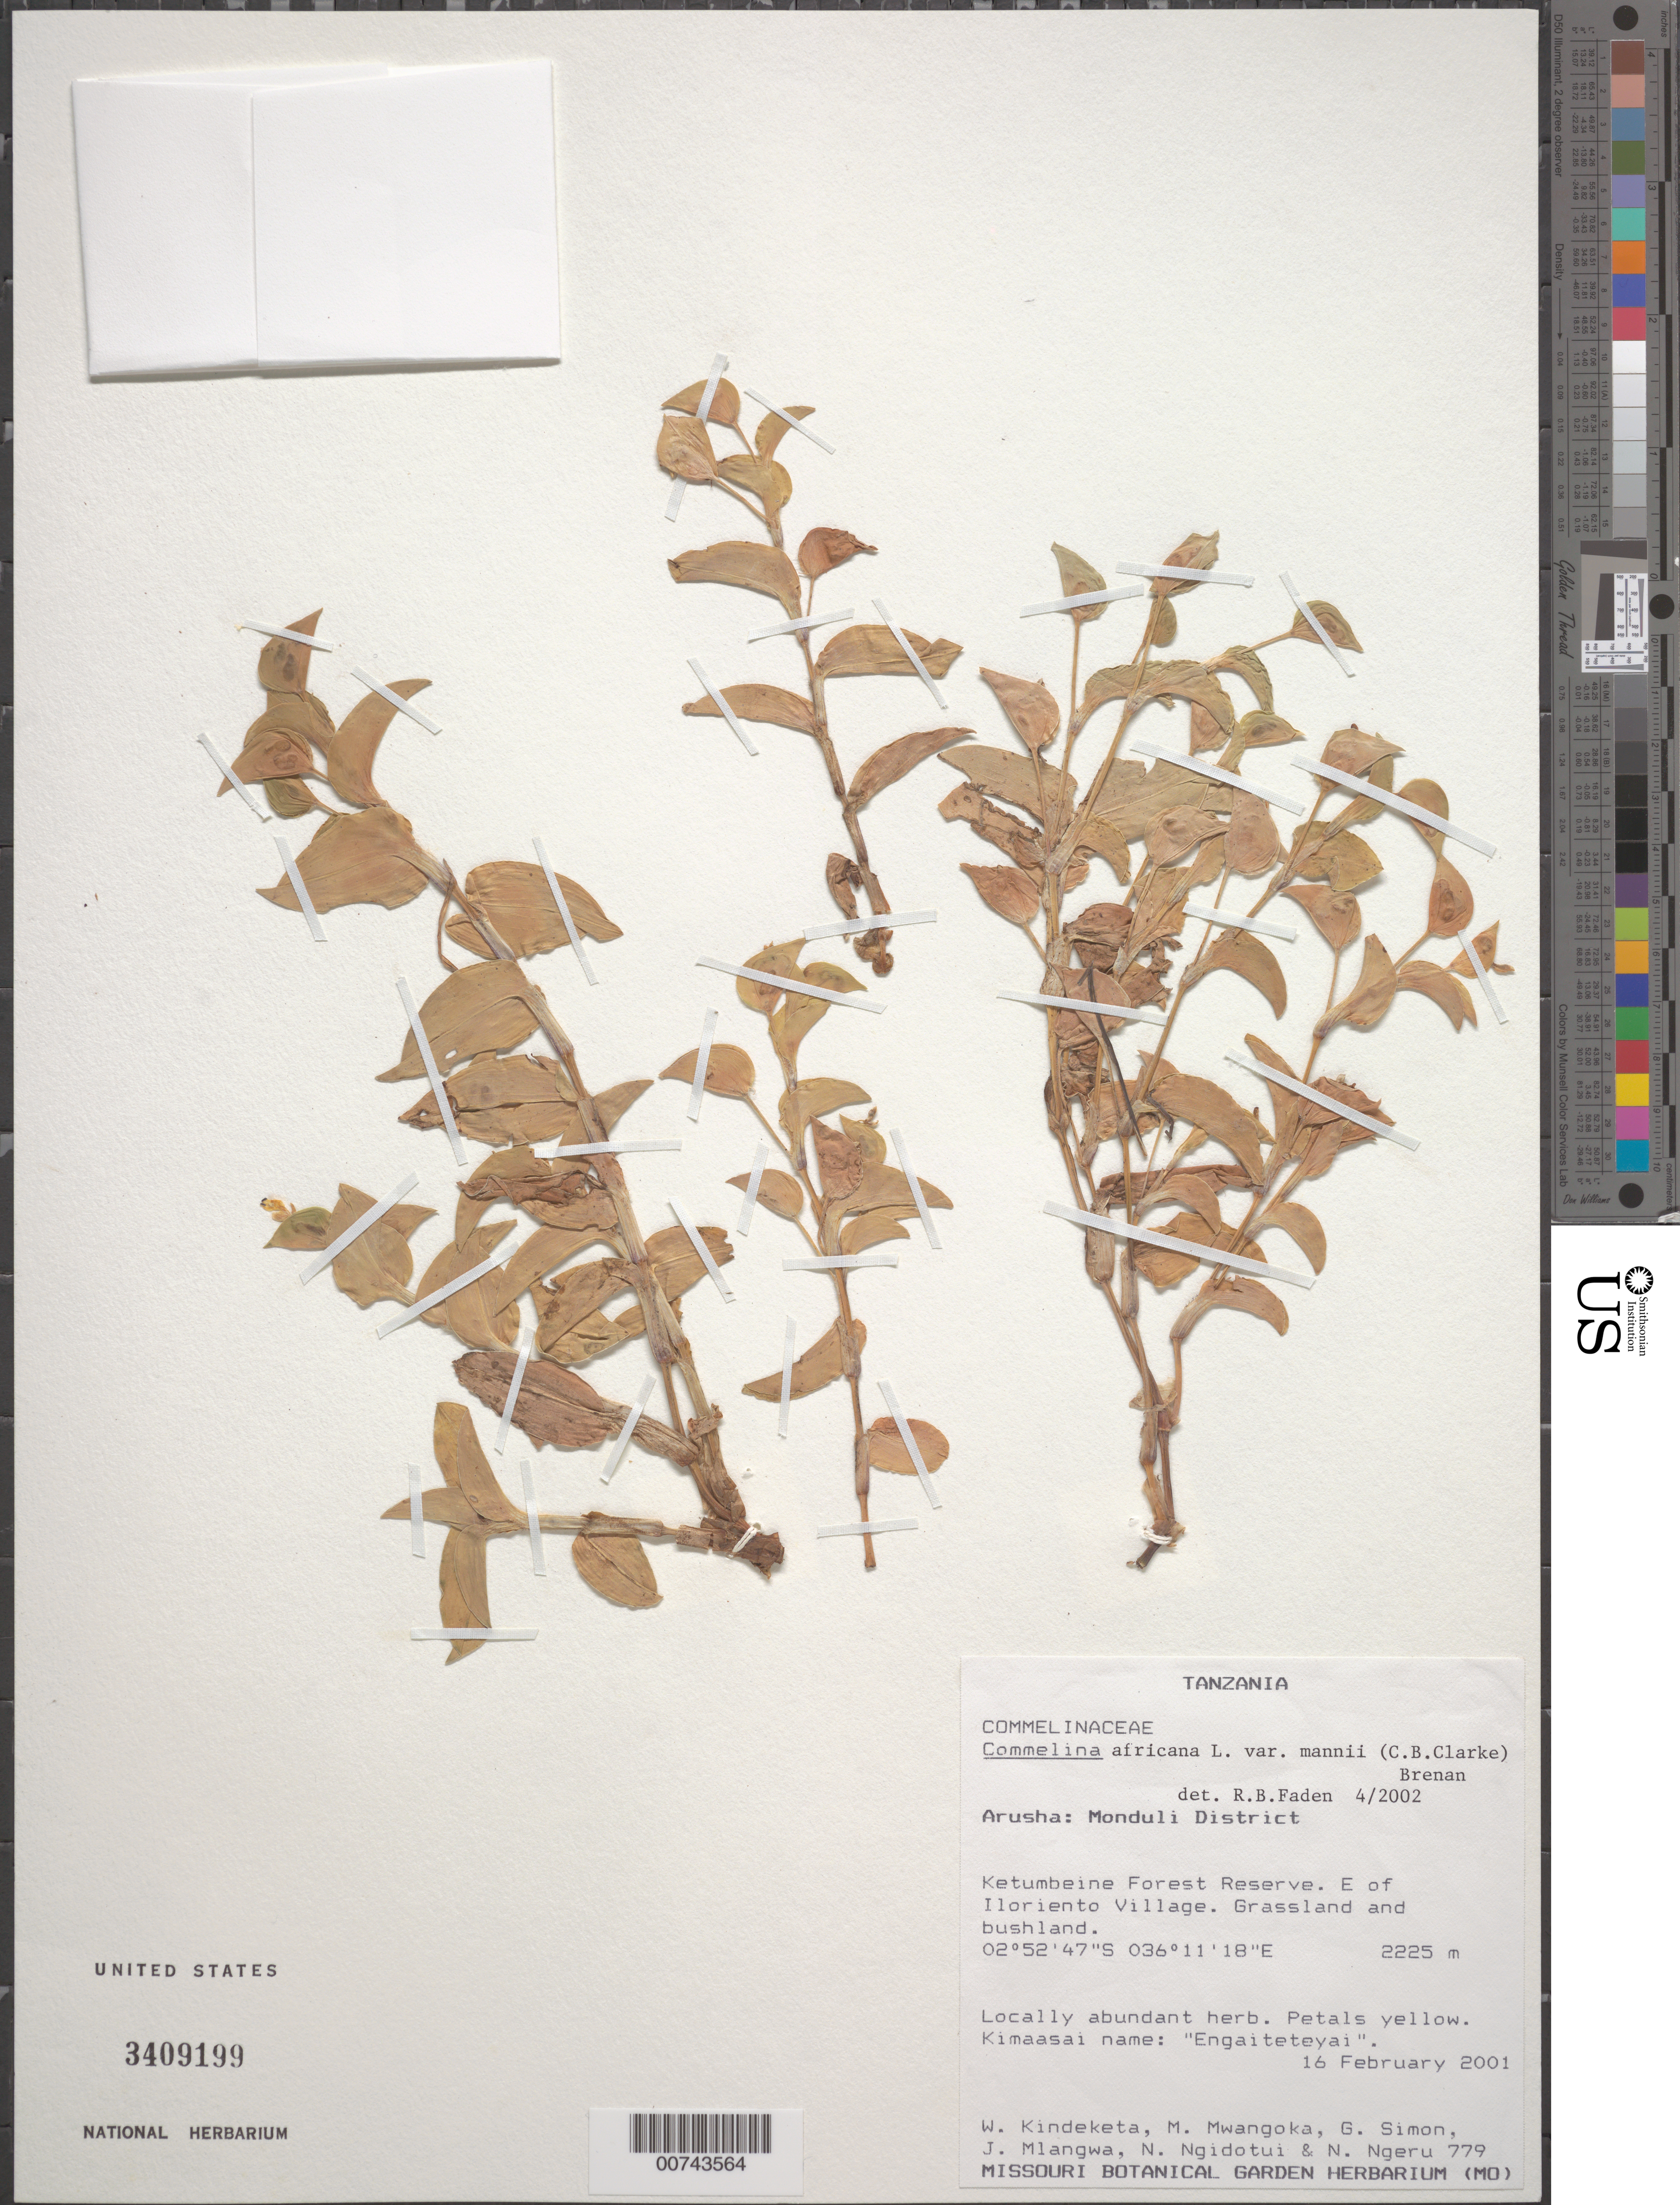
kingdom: Plantae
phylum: Tracheophyta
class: Liliopsida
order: Commelinales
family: Commelinaceae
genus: Commelina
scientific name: Commelina africana var. mannii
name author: (C.B. Clarke) Brenan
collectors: W. Kindeketa, M. A. Mwangoka, R. E. Gereau & M. Mollel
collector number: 779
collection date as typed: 16 Feb 2001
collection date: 2001-02-16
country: Tanzania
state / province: Arusha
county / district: Monduli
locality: Ketumbeine Forest Reserve.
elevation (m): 2550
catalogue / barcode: US 3409199